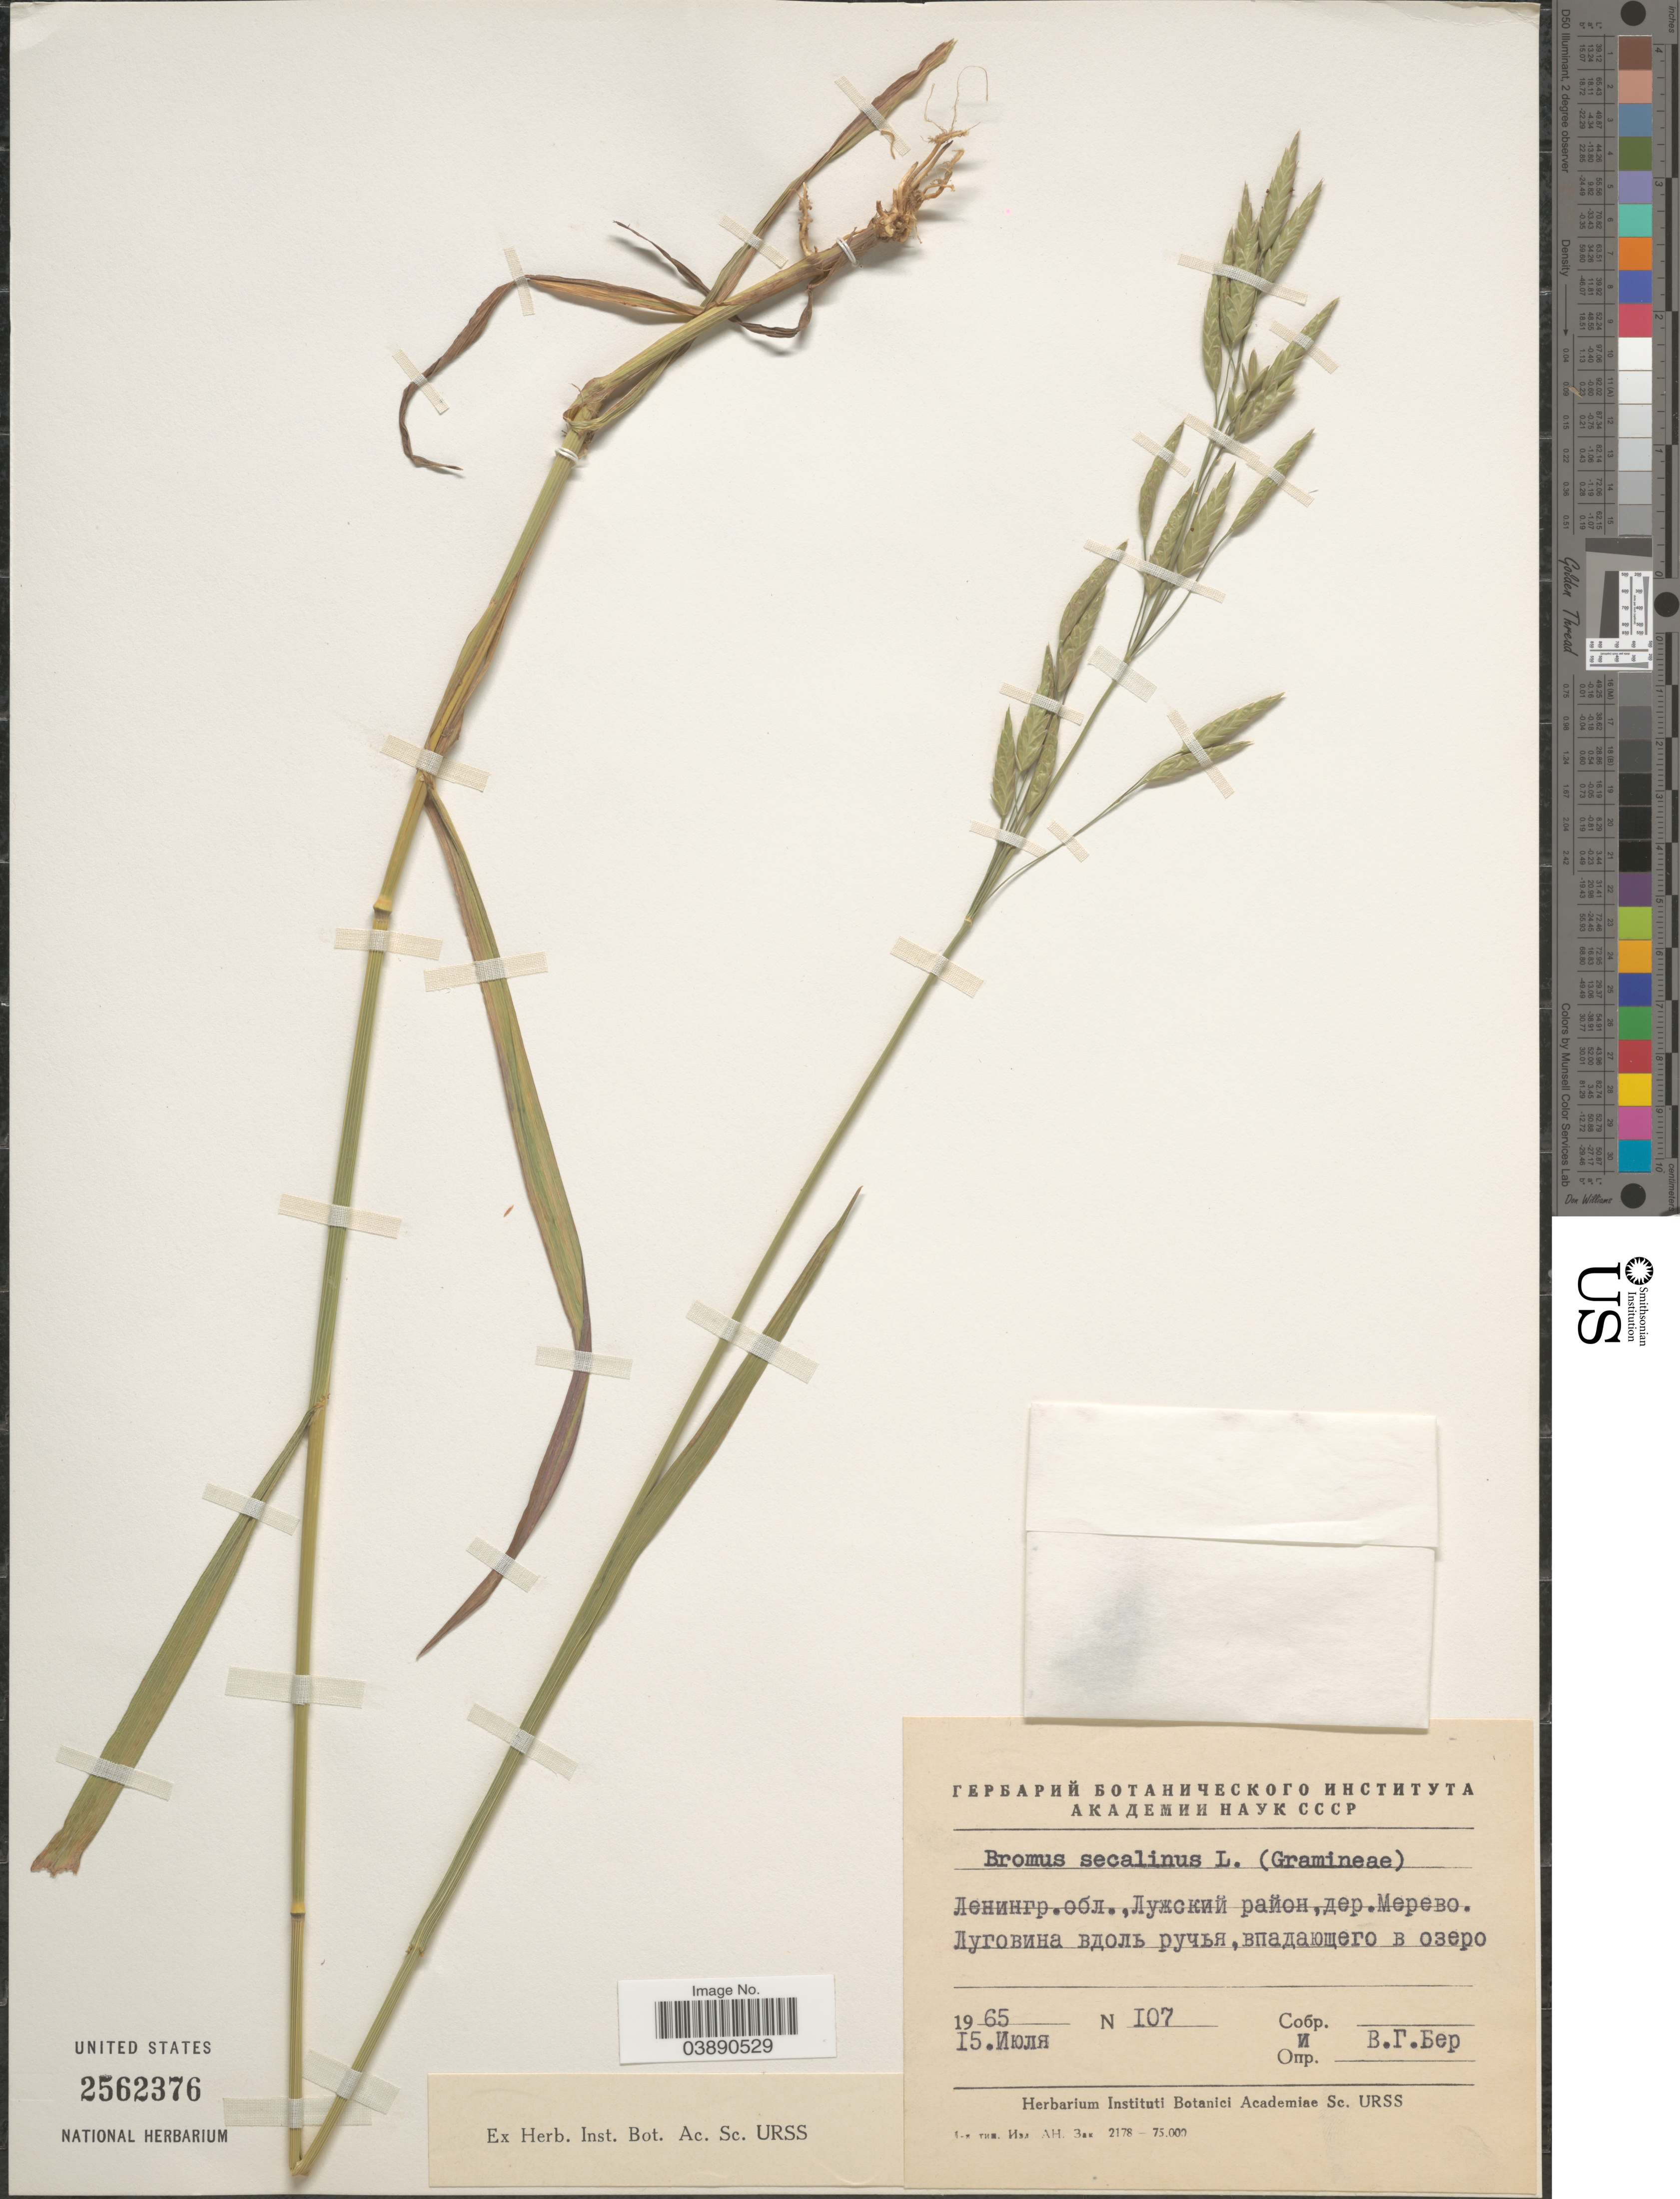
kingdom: Plantae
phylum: Tracheophyta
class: Liliopsida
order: Poales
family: Poaceae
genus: Bromus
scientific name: Bromus secalinus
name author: L.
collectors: V. Ber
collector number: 107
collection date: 1965-07-15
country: Russian Federation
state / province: Leningrad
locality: District Luzhskiy, villagr Merevo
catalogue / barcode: US 2562376